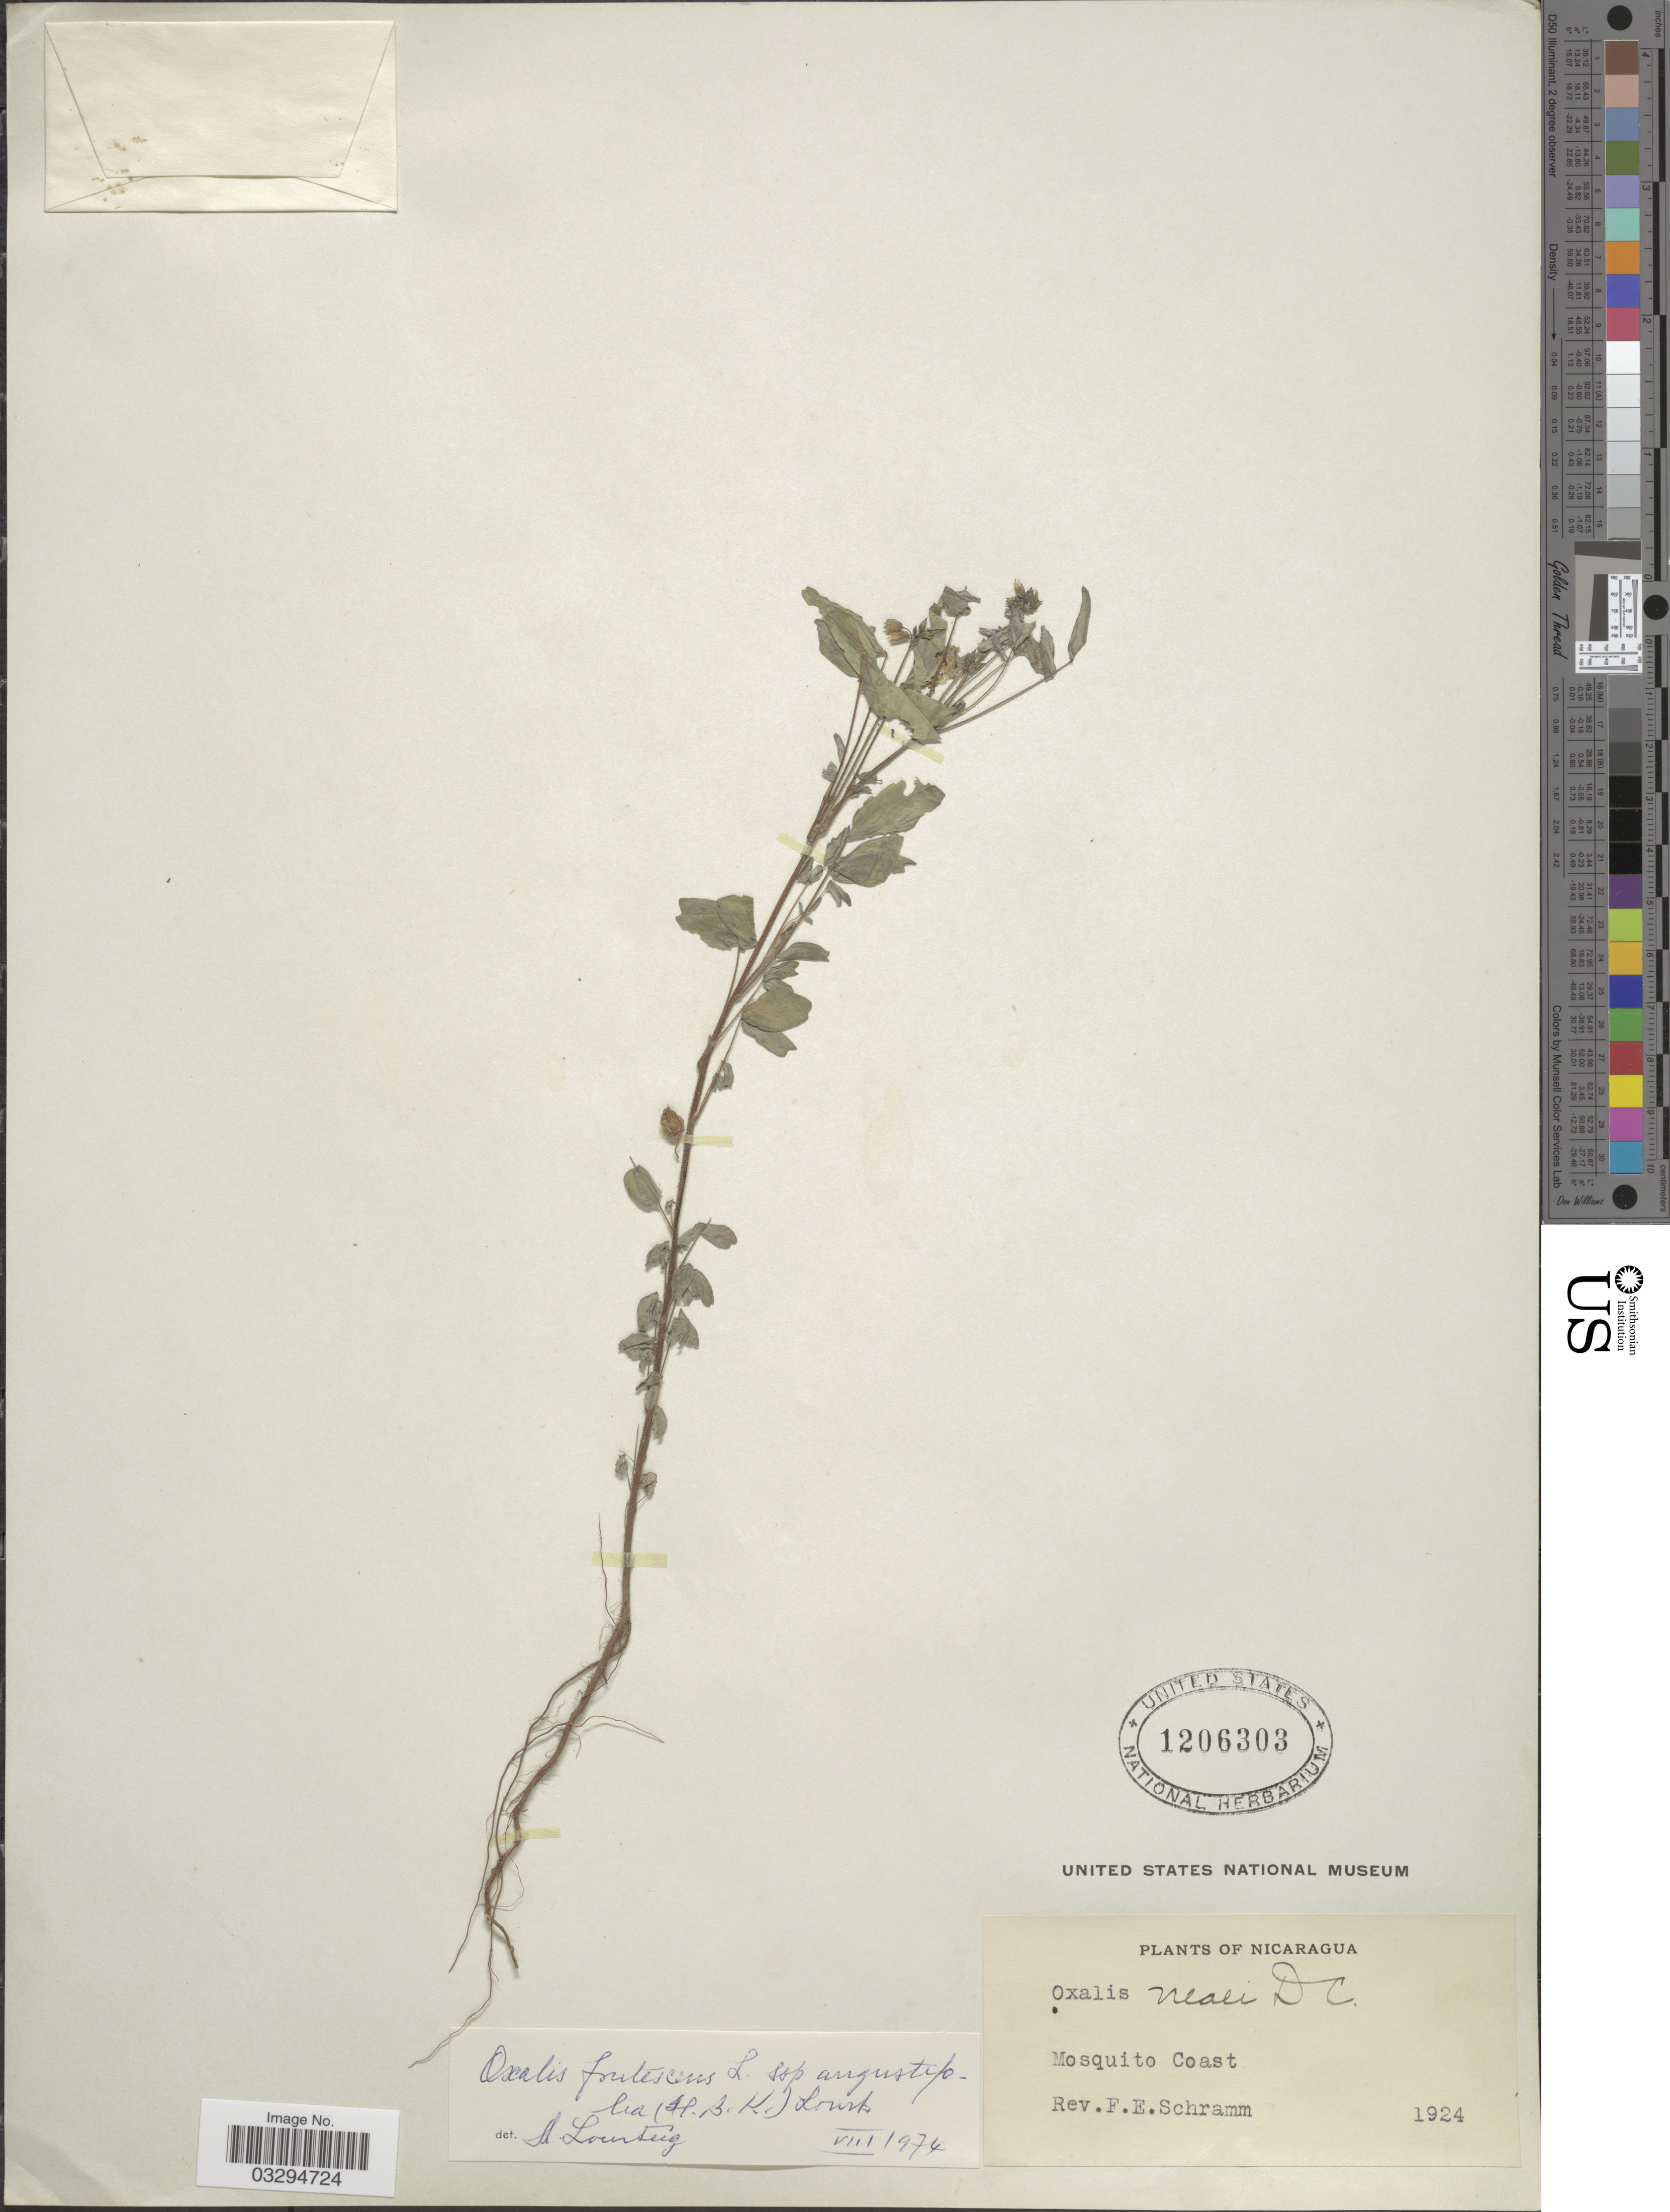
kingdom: Plantae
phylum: Tracheophyta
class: Magnoliopsida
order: Oxalidales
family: Oxalidaceae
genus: Oxalis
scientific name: Oxalis frutescens subsp. angustifolia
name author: (Kunth) Lourteig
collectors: F. E. Schramm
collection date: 1924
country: Nicaragua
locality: Mosquito Coast.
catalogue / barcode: US 1206303